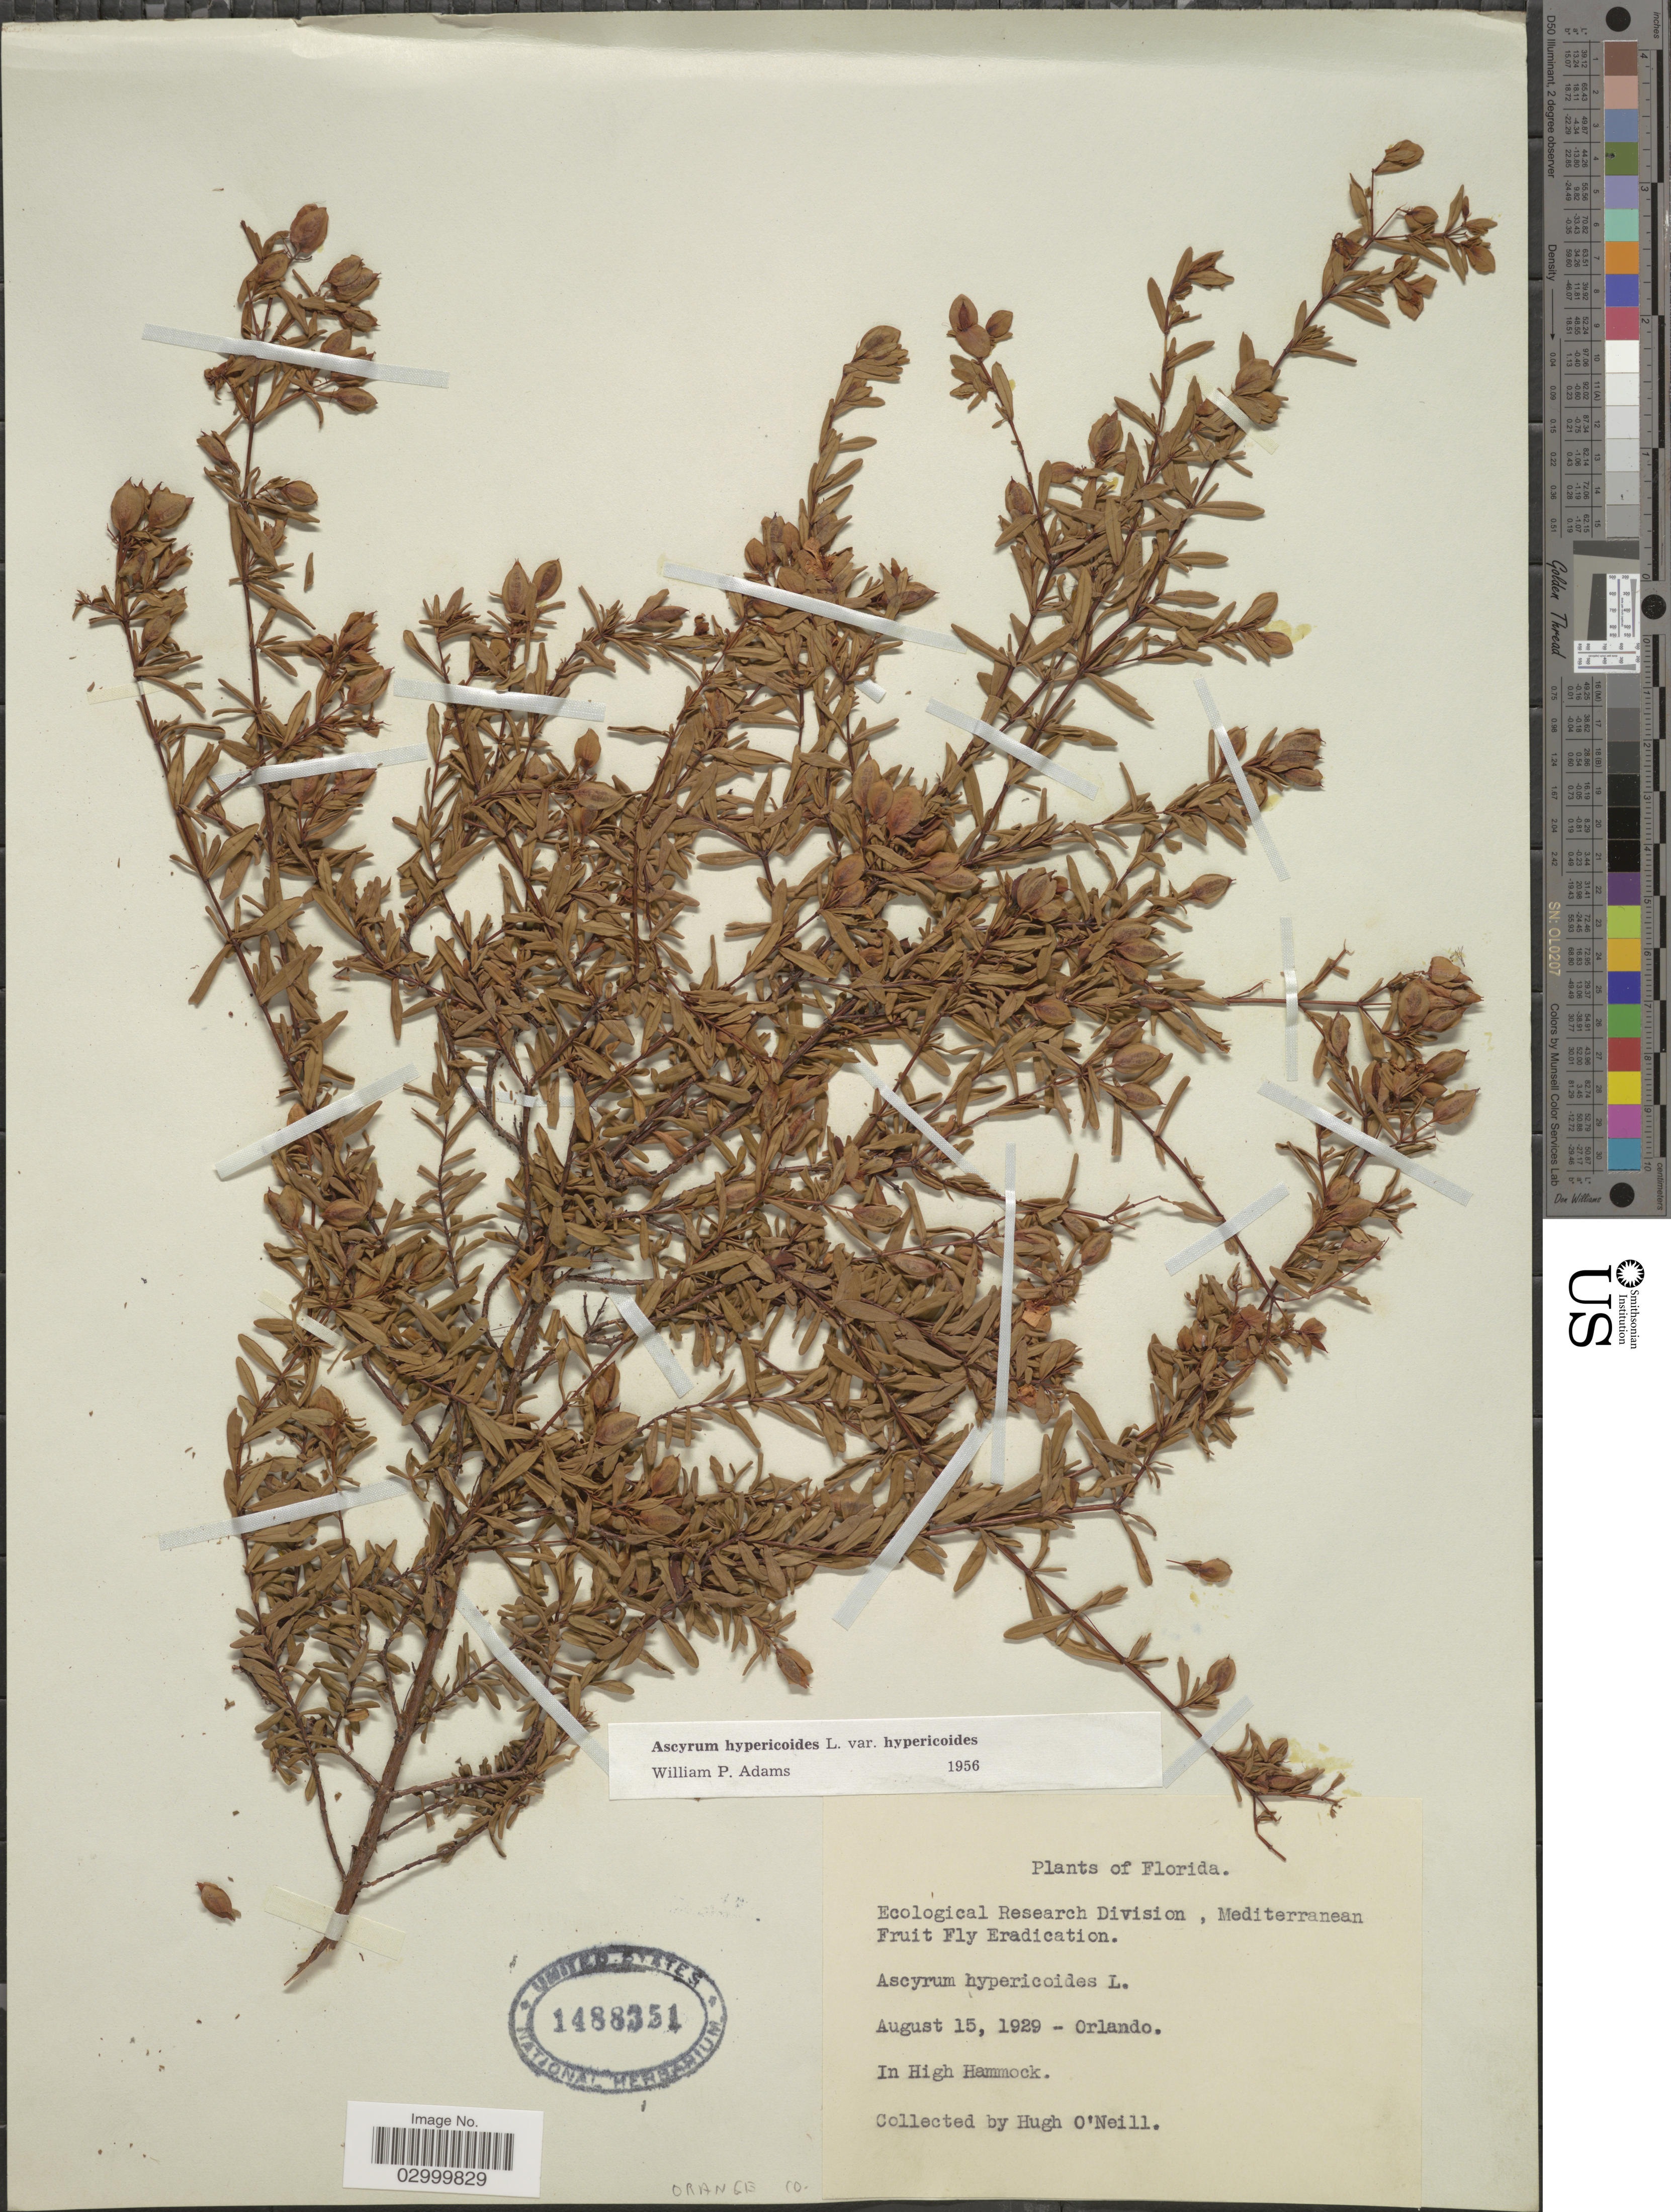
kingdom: Plantae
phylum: Tracheophyta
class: Magnoliopsida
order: Malpighiales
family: Hypericaceae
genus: Hypericum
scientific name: Hypericum hypericoides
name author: (L.) Crantz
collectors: H. O'Neill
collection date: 1929-08-15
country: United States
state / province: Florida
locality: Orlando. In High Hammock. Orange Co.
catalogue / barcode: US 1488351